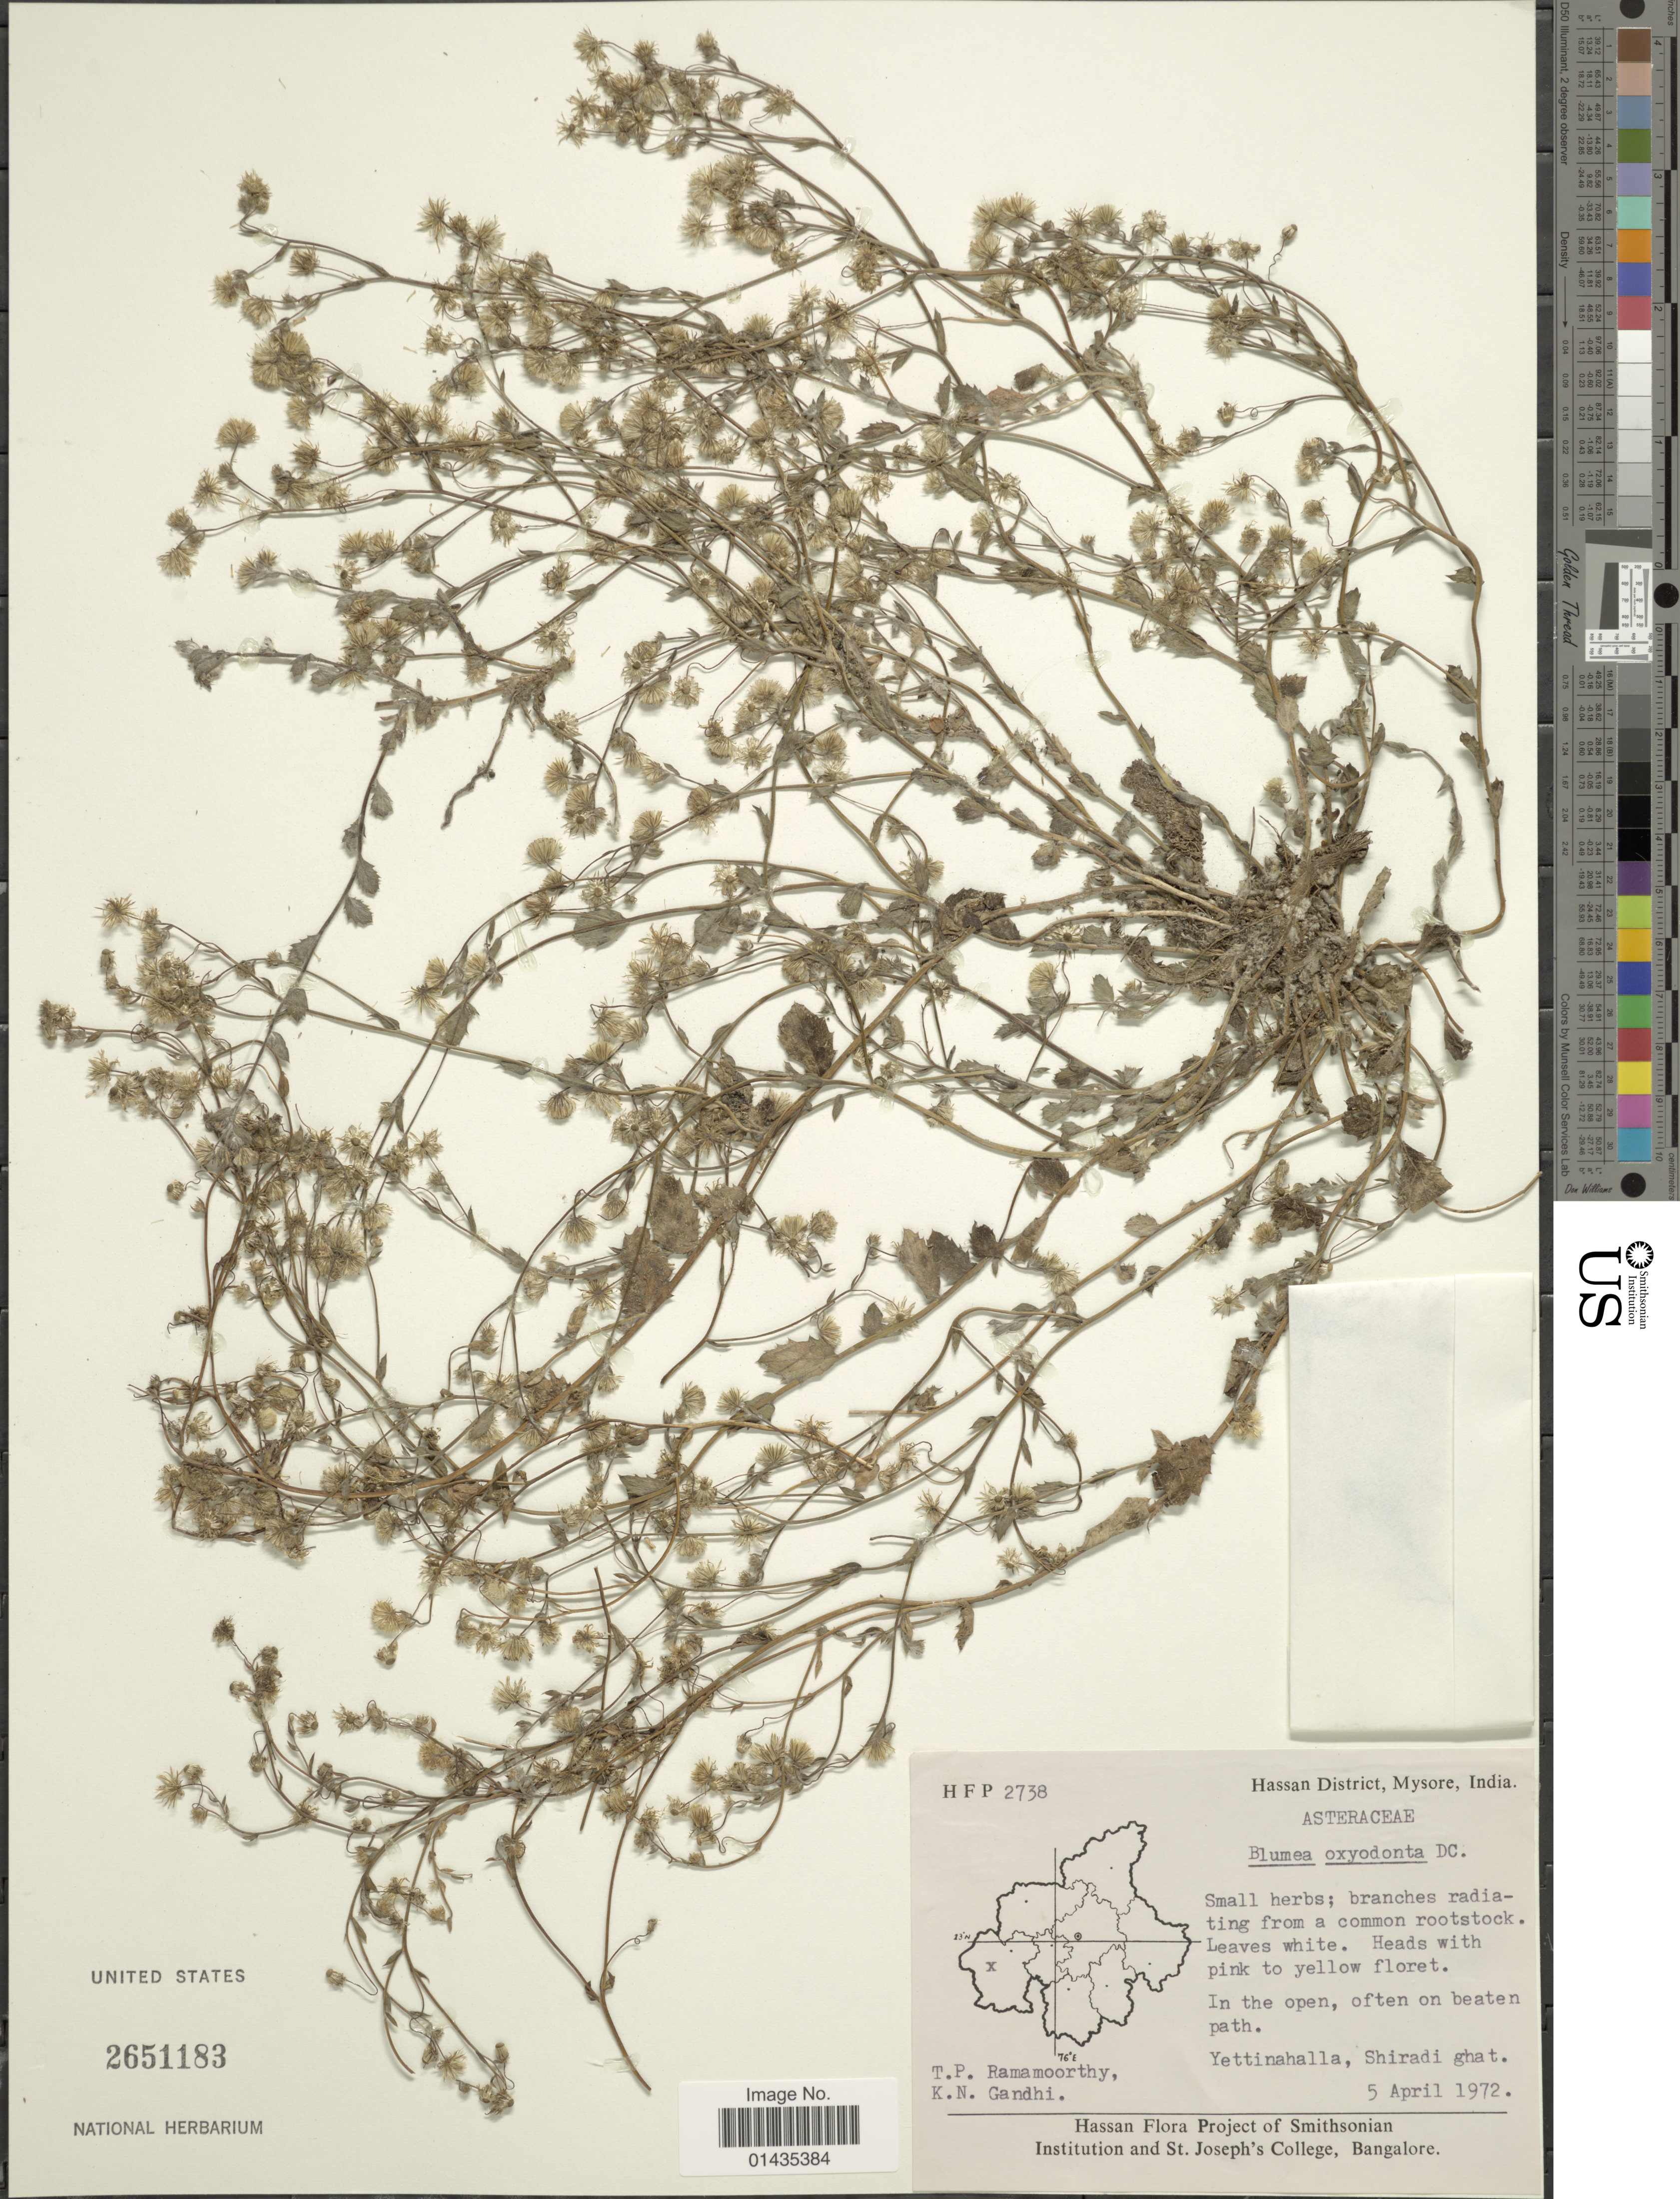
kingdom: Plantae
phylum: Tracheophyta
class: Magnoliopsida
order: Asterales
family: Asteraceae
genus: Blumea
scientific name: Blumea oxyodonta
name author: DC.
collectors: T. P. Ramamoorthy & K. N. Gandhi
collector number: HFP2738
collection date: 1972-04-05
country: India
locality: Hassan District, Mysore, Yettinahalla, Shiradi ghat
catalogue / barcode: US 2651183